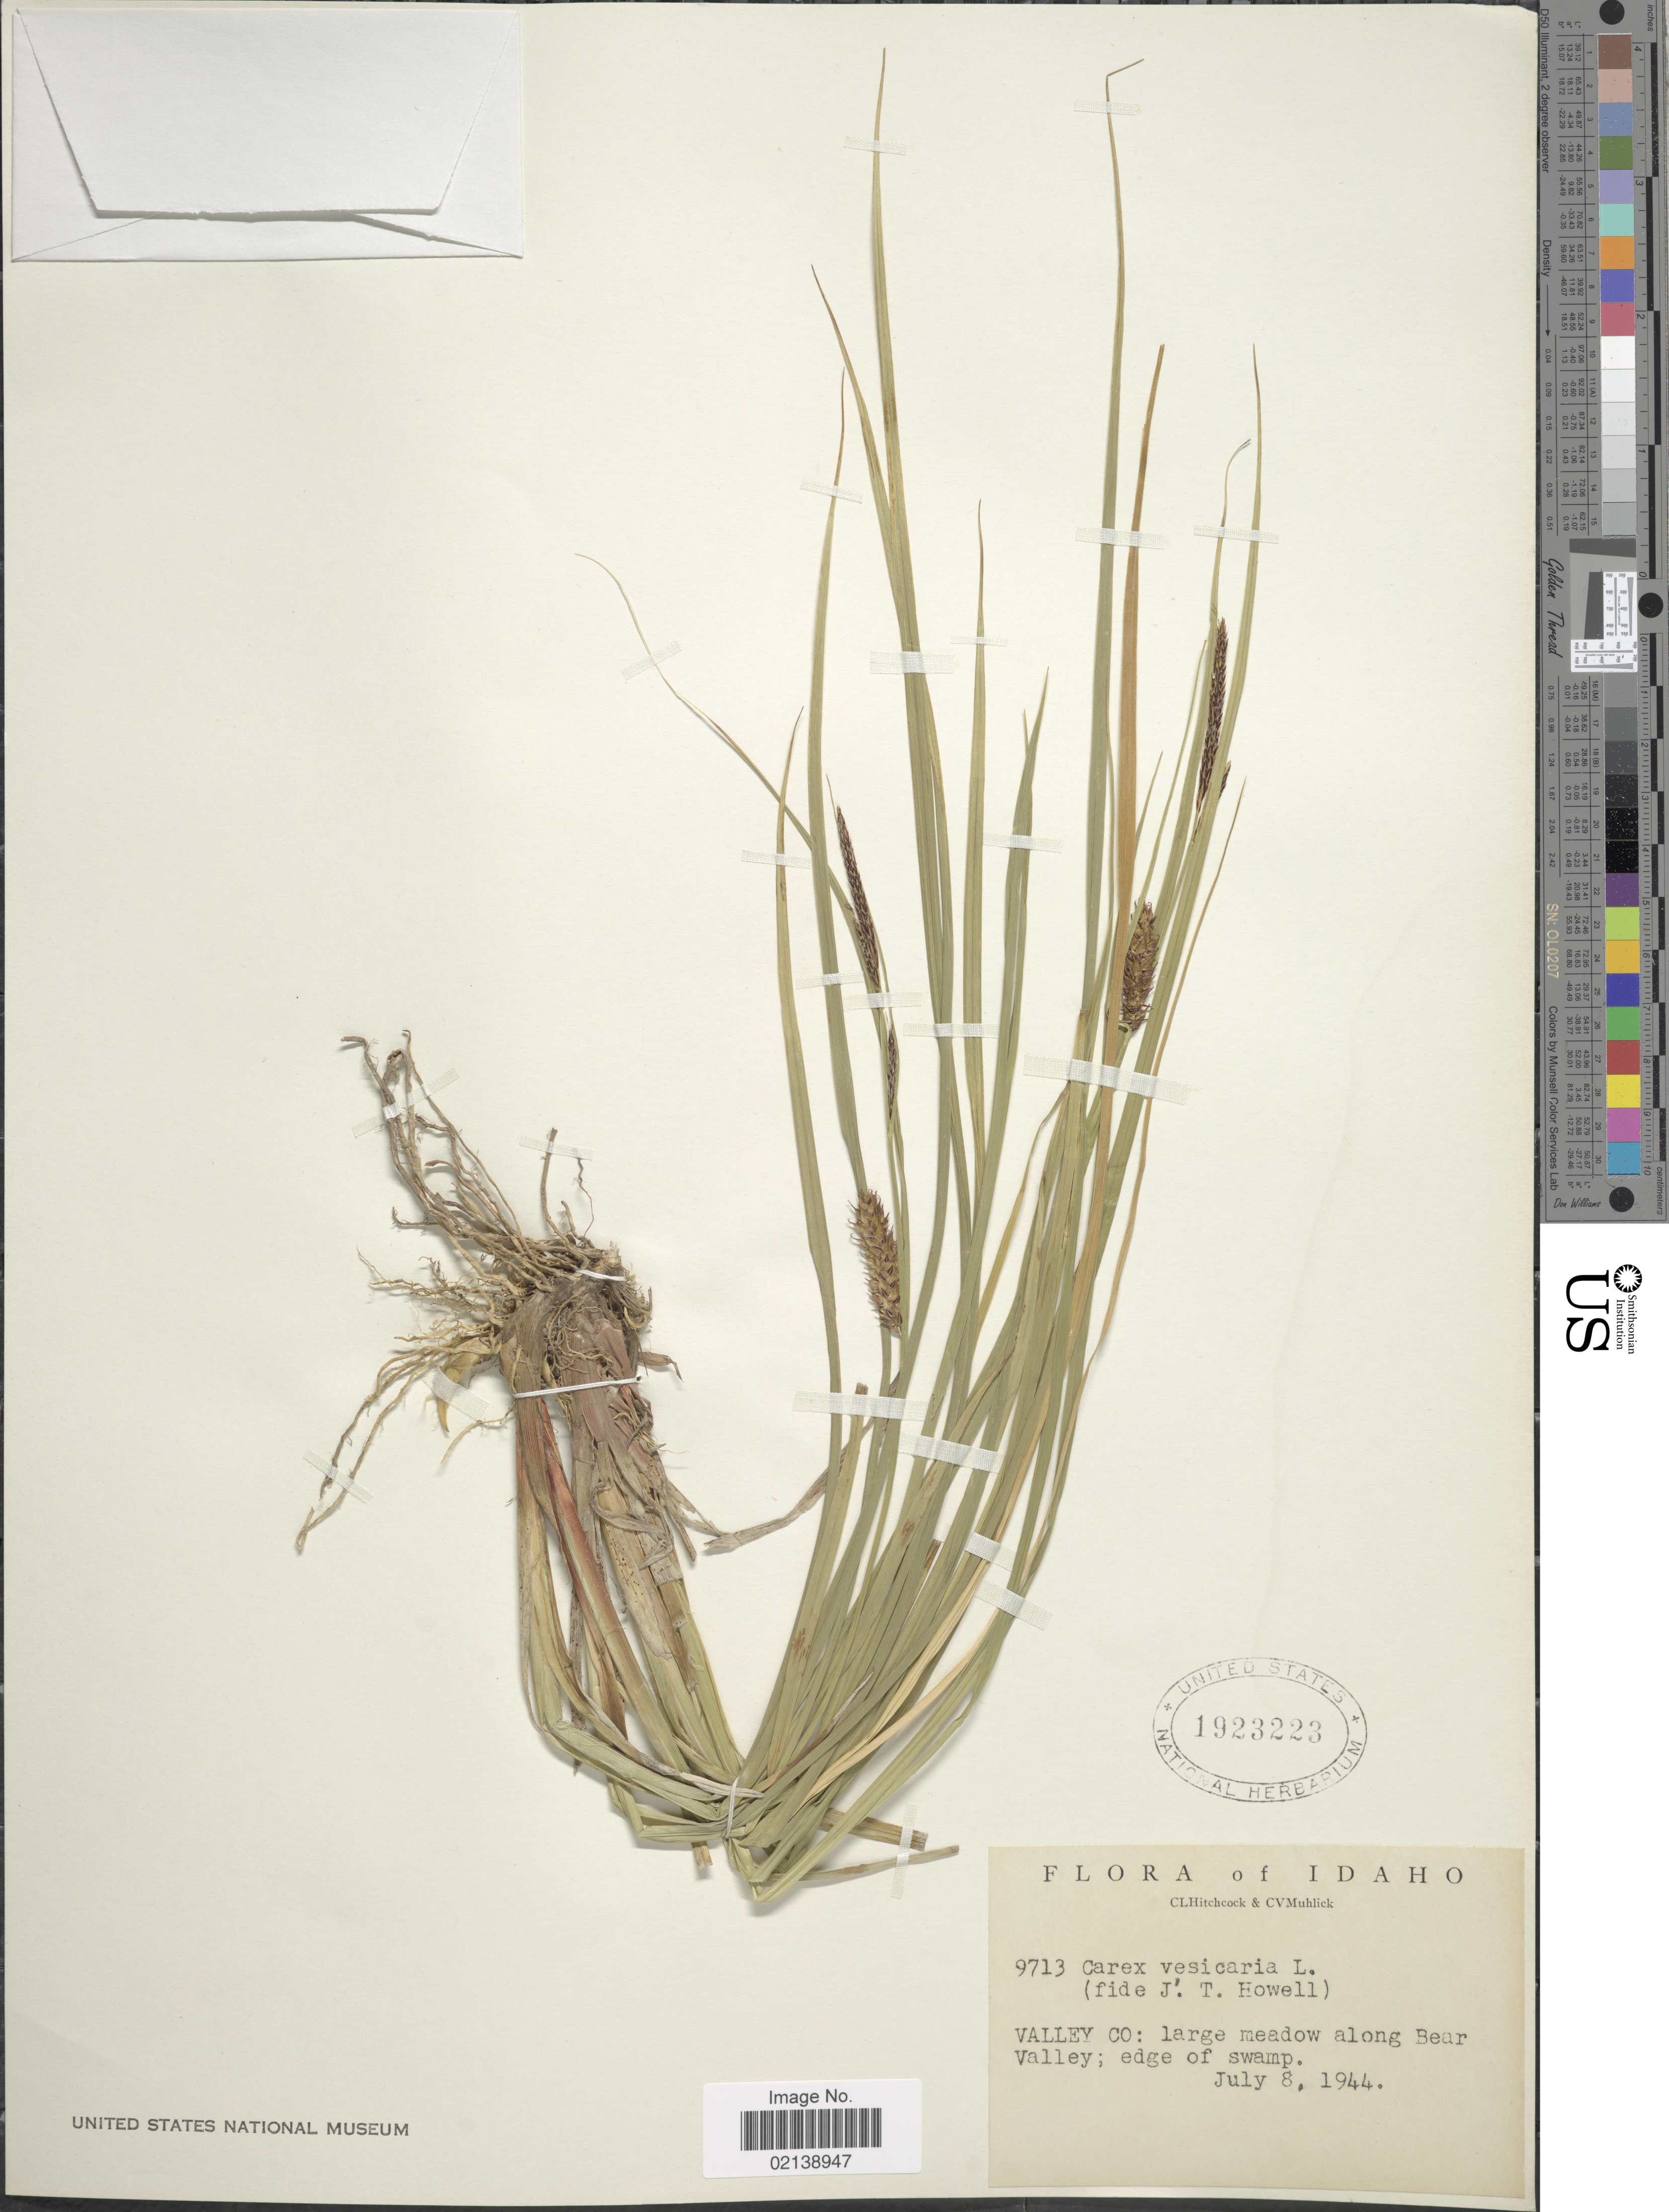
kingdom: Plantae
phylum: Tracheophyta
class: Liliopsida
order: Poales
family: Cyperaceae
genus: Carex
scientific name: Carex vesicaria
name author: L.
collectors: C. L. Hitchcock & C. V. Muhlick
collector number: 9713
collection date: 1944-07-08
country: United States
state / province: Idaho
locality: Valley Co: large meadow along Bear Valley; edge of swamp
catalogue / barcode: US 1923223